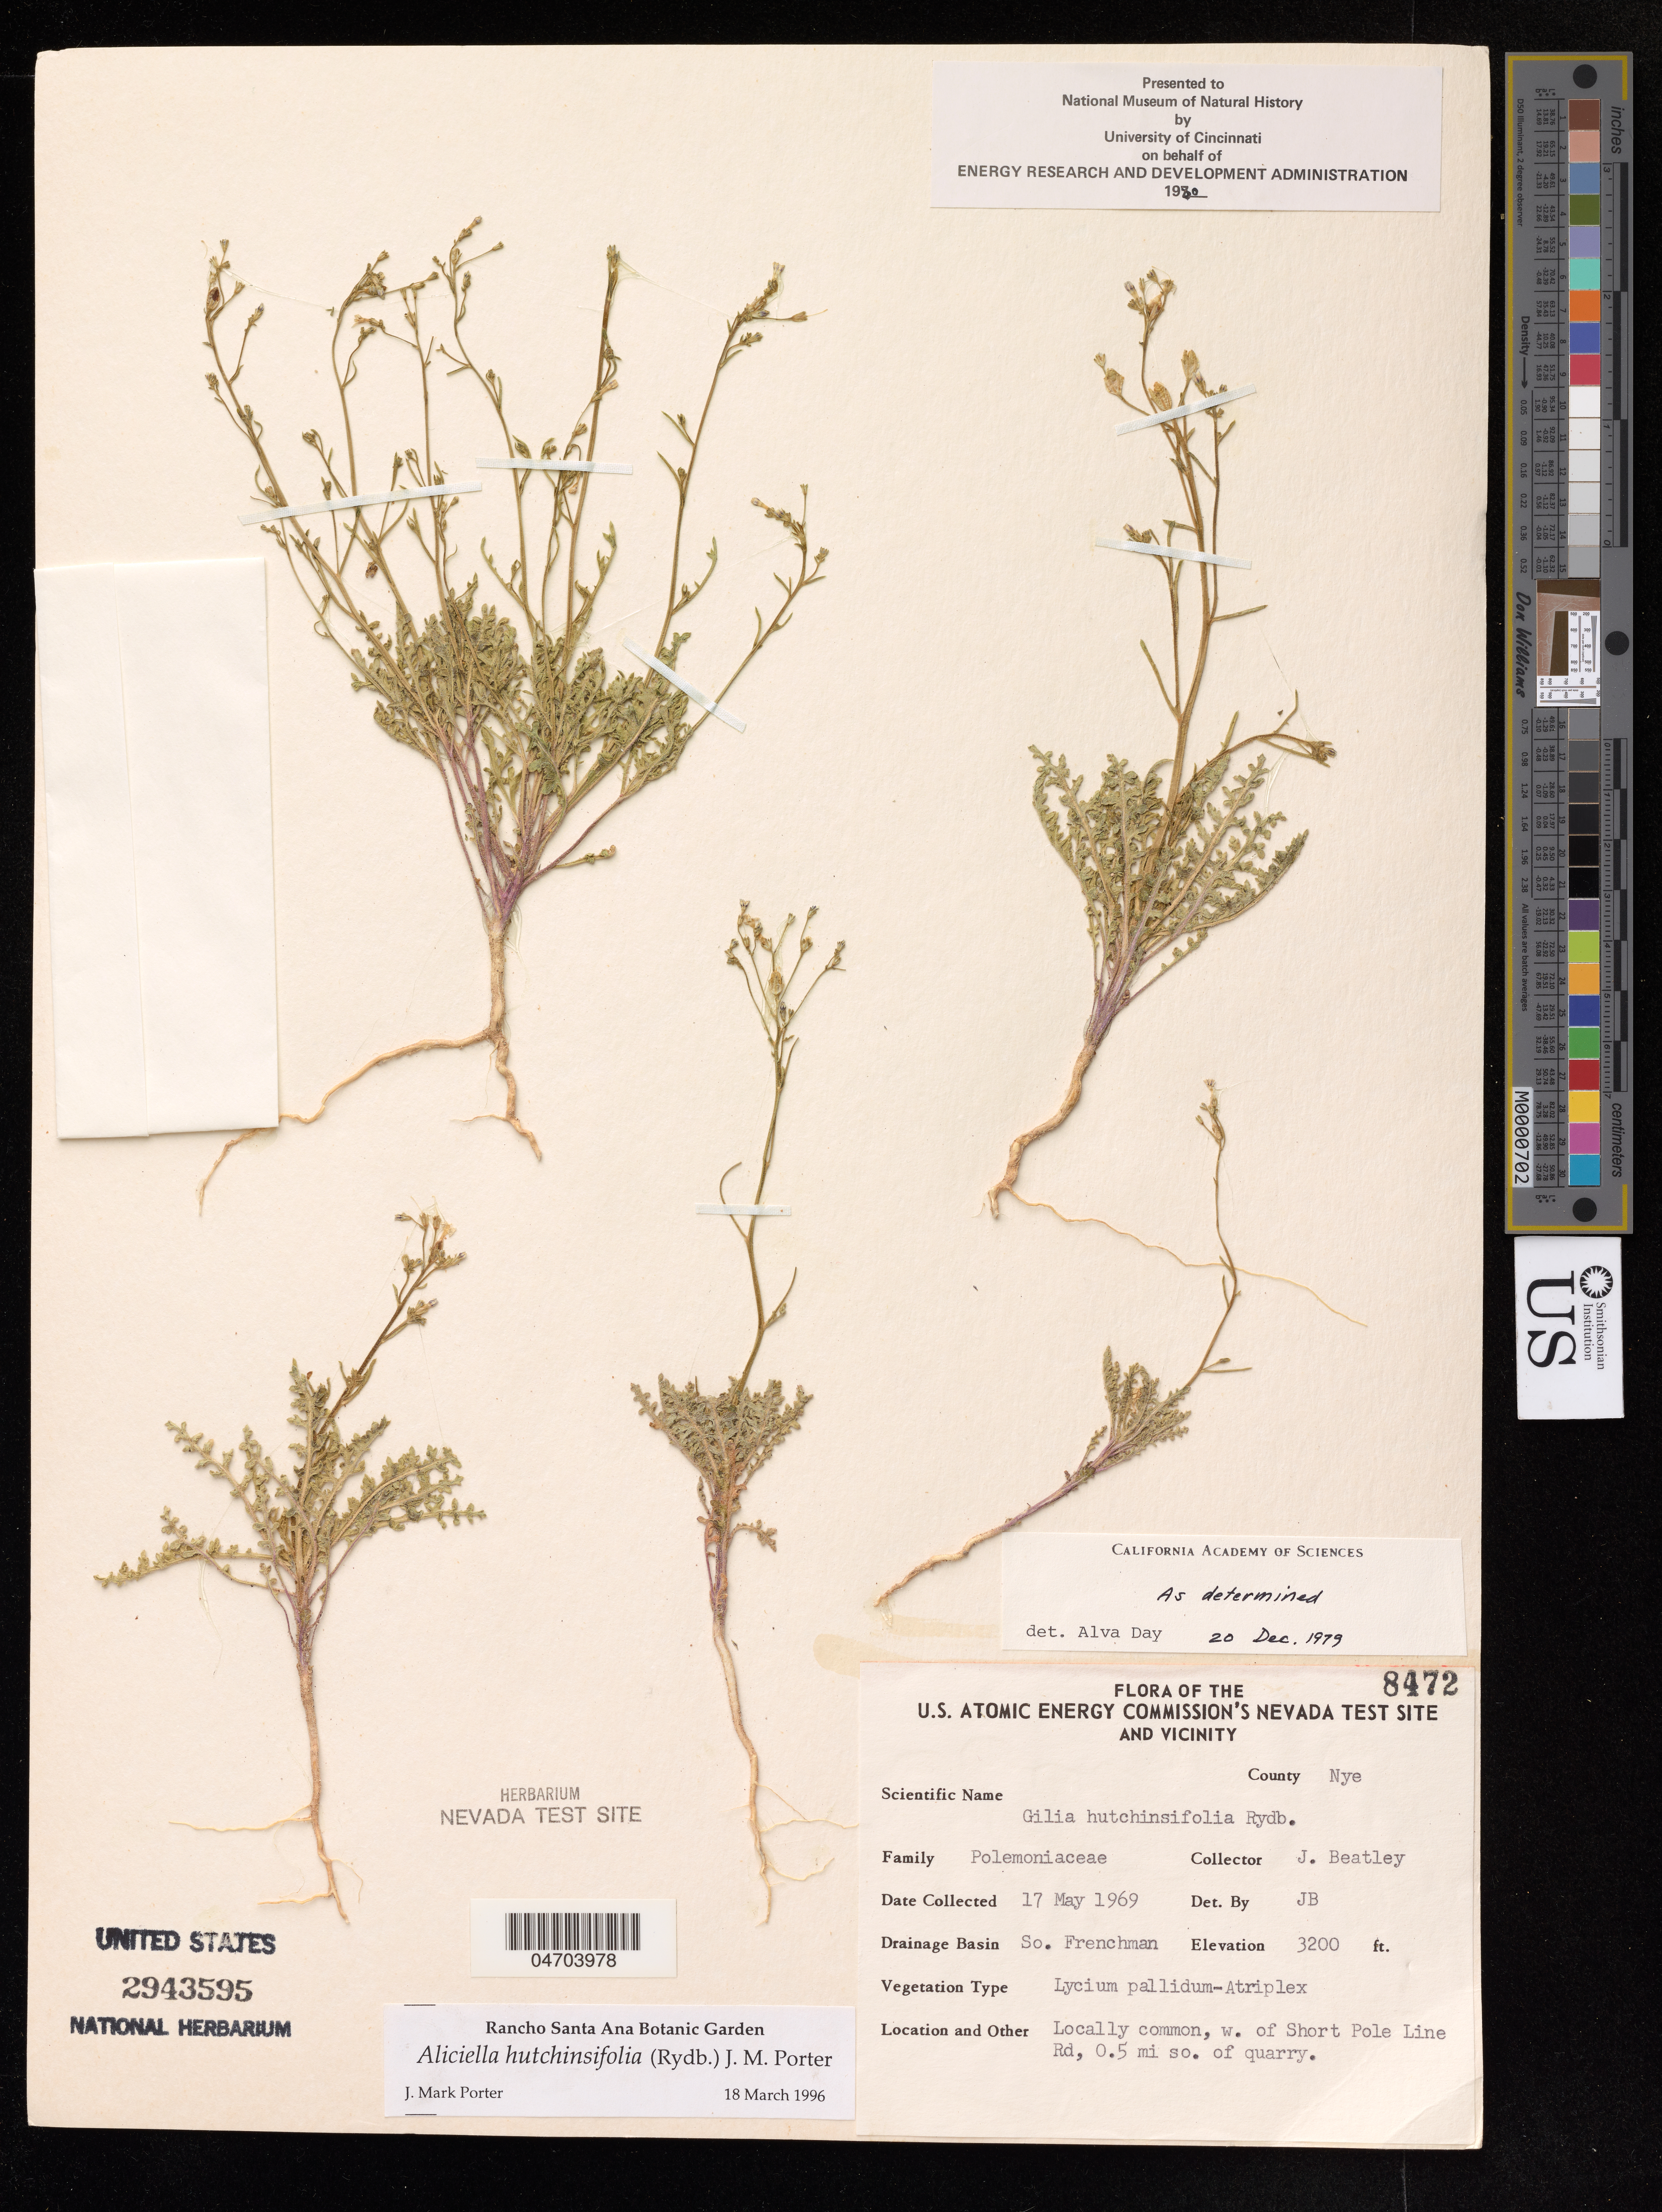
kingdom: Plantae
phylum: Tracheophyta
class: Magnoliopsida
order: Ericales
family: Polemoniaceae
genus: Aliciella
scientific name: Aliciella hutchinsifolia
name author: (Rydb.) J.M. Porter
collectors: J. Beatley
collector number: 8472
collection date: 1969-05-17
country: United States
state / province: Nevada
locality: The U.S. Atomic Energy Commission's Nevada Test Site and Vicinity, Nye, Drainage Basin So. Frenchman. W. of Short Pole Line Rd, 0.5 mi so. of quarry.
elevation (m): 975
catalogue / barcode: US 2943595